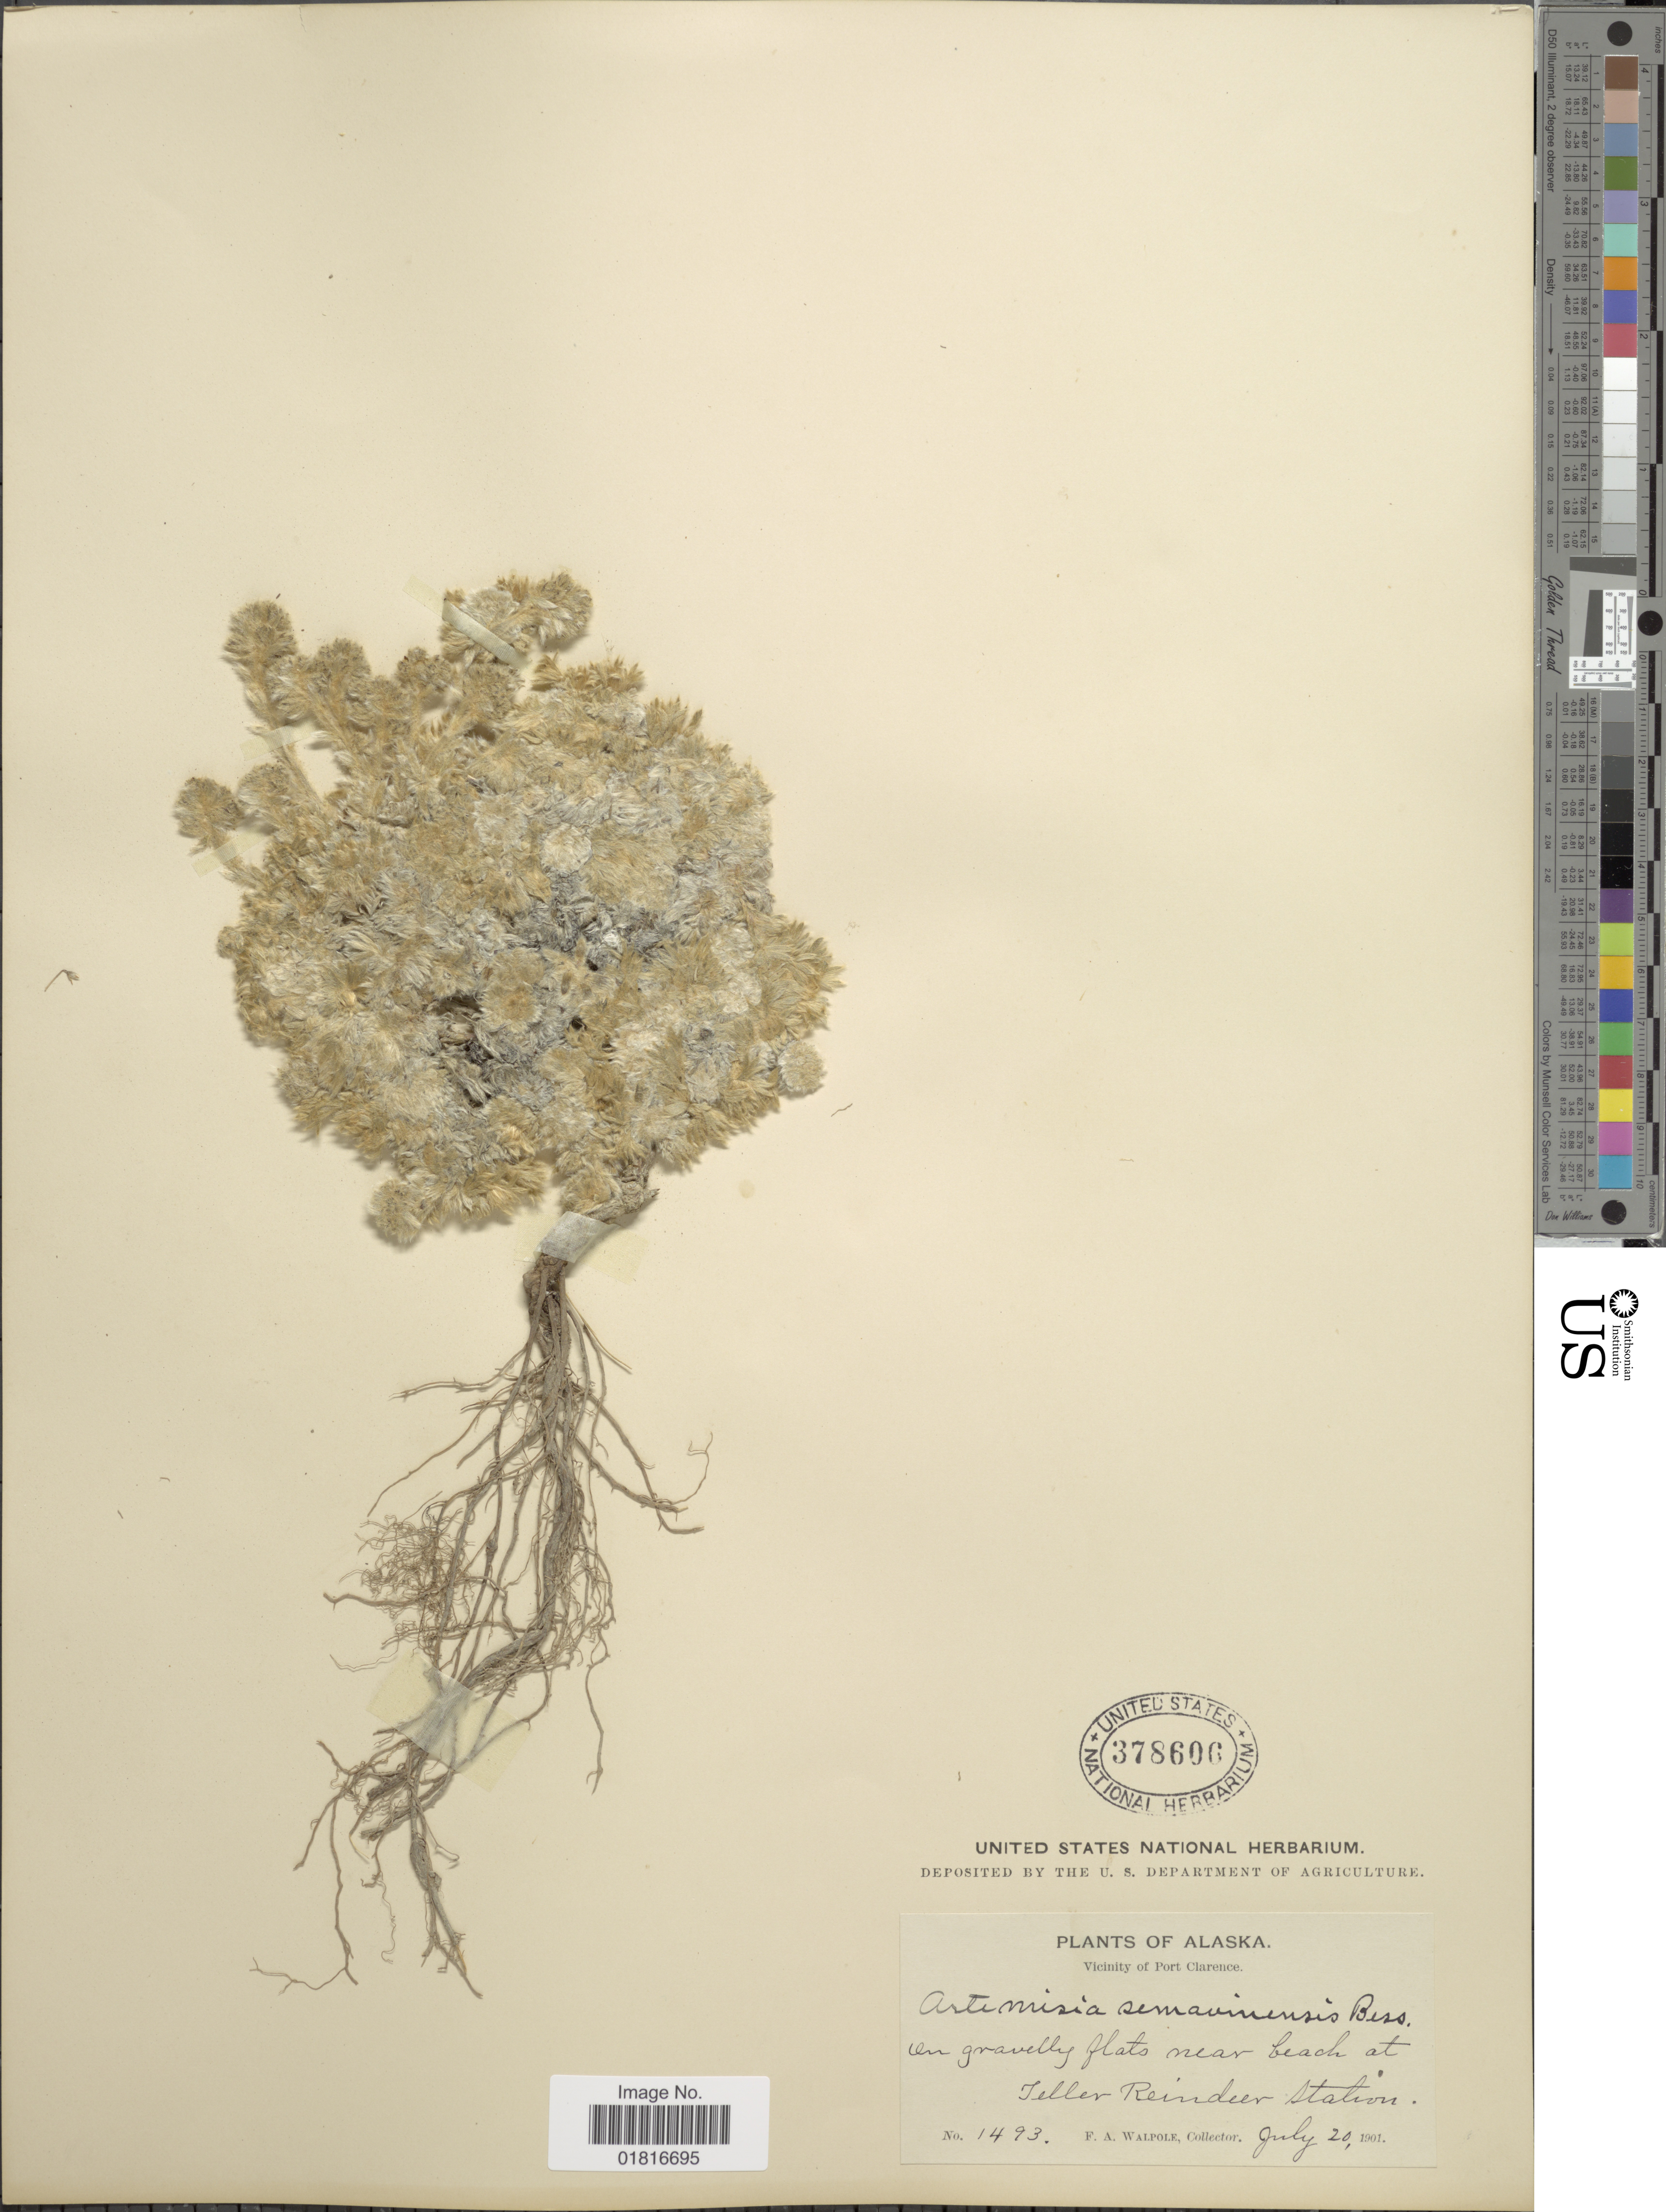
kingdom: Plantae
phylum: Tracheophyta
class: Magnoliopsida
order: Asterales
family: Asteraceae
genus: Artemisia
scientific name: Artemisia senjavinensis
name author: Besser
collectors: F. Walpole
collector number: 1493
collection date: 1901-07-20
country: United States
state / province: Alaska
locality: Vicinity of Port Clarence, On gravelly flat near beah at Teller Reinder Station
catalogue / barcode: US 378606